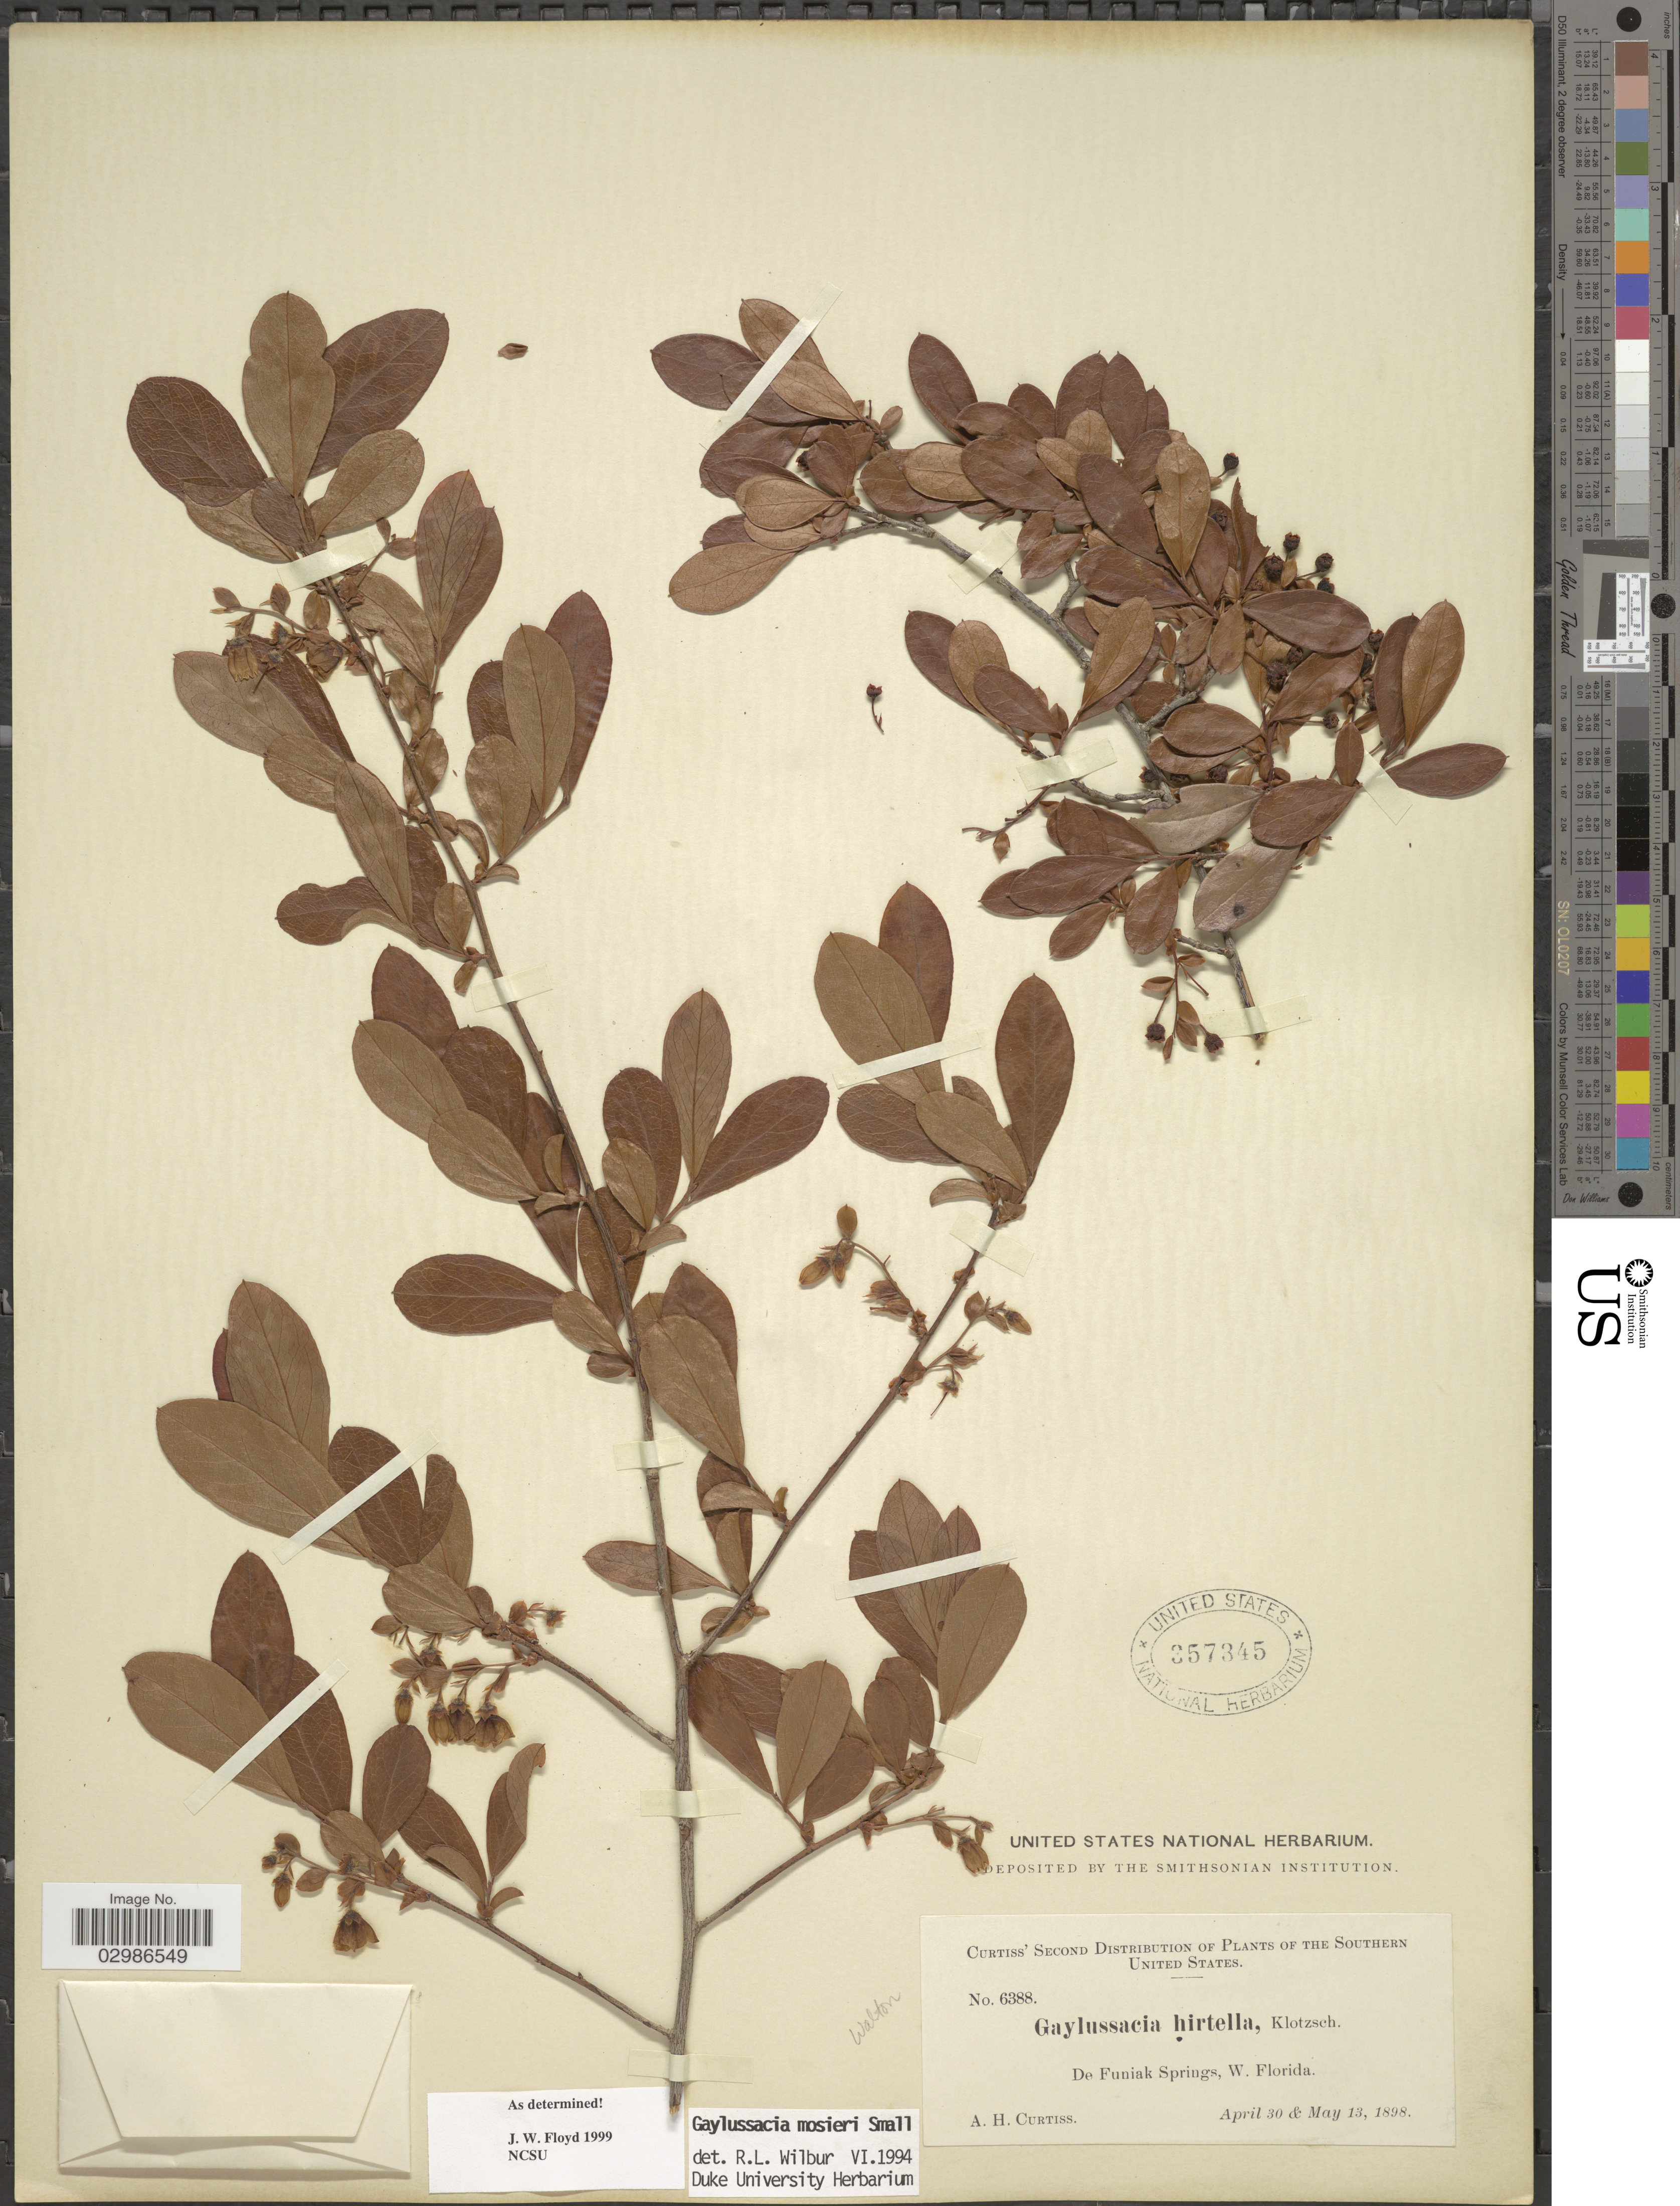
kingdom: Plantae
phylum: Tracheophyta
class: Magnoliopsida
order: Ericales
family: Ericaceae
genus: Gaylussacia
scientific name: Gaylussacia mosieri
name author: Small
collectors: A. H. Curtiss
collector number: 6388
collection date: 1898-04-30/1898-05-13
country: United States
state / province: Florida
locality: Walton. Southern United States. De Funiak Springs, W. Florida.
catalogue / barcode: US 357345